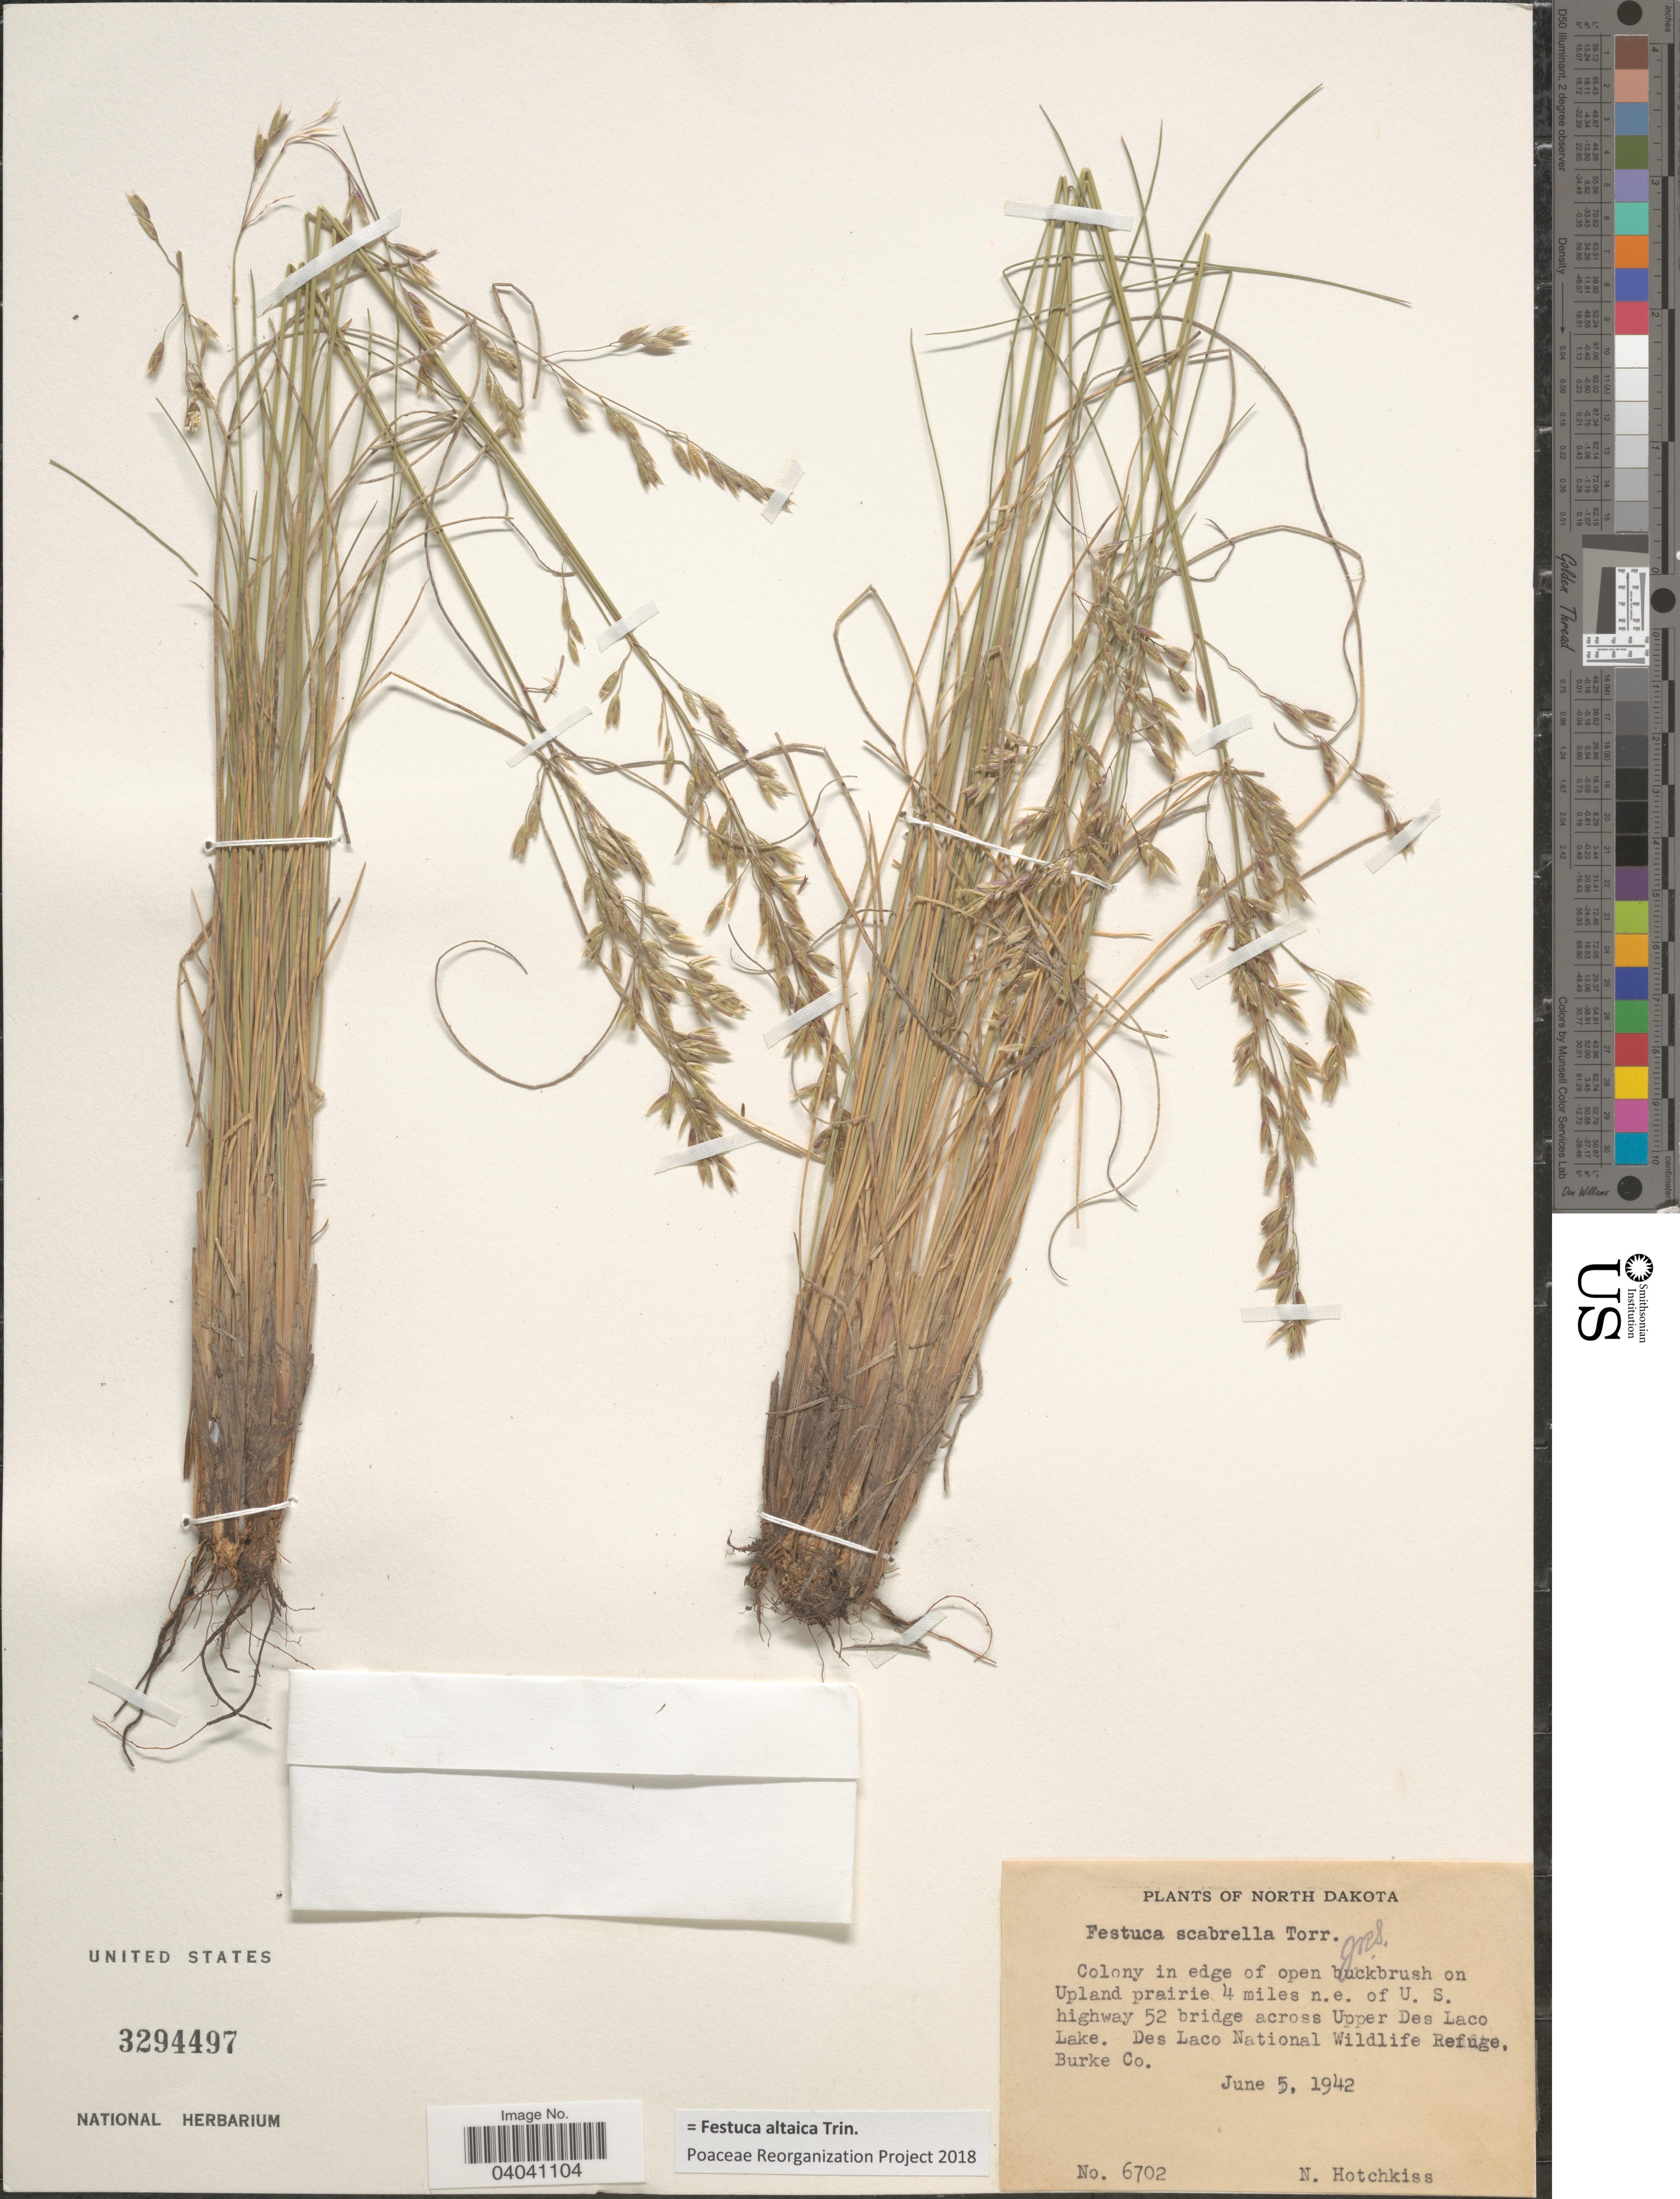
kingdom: Plantae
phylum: Tracheophyta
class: Liliopsida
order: Poales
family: Poaceae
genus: Festuca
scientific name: Festuca altaica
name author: Trin.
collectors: N. Hotchkiss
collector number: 6702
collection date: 1942-06-05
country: United States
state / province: North Dakota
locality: Colony in edge of open buckbush on Upland prairie 4 miles n.e. of U.S. highway 52 bridge across Upper Des Laco Lake. Des Laco National Wildlife Rafuge, Burke Co.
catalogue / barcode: US 3294497